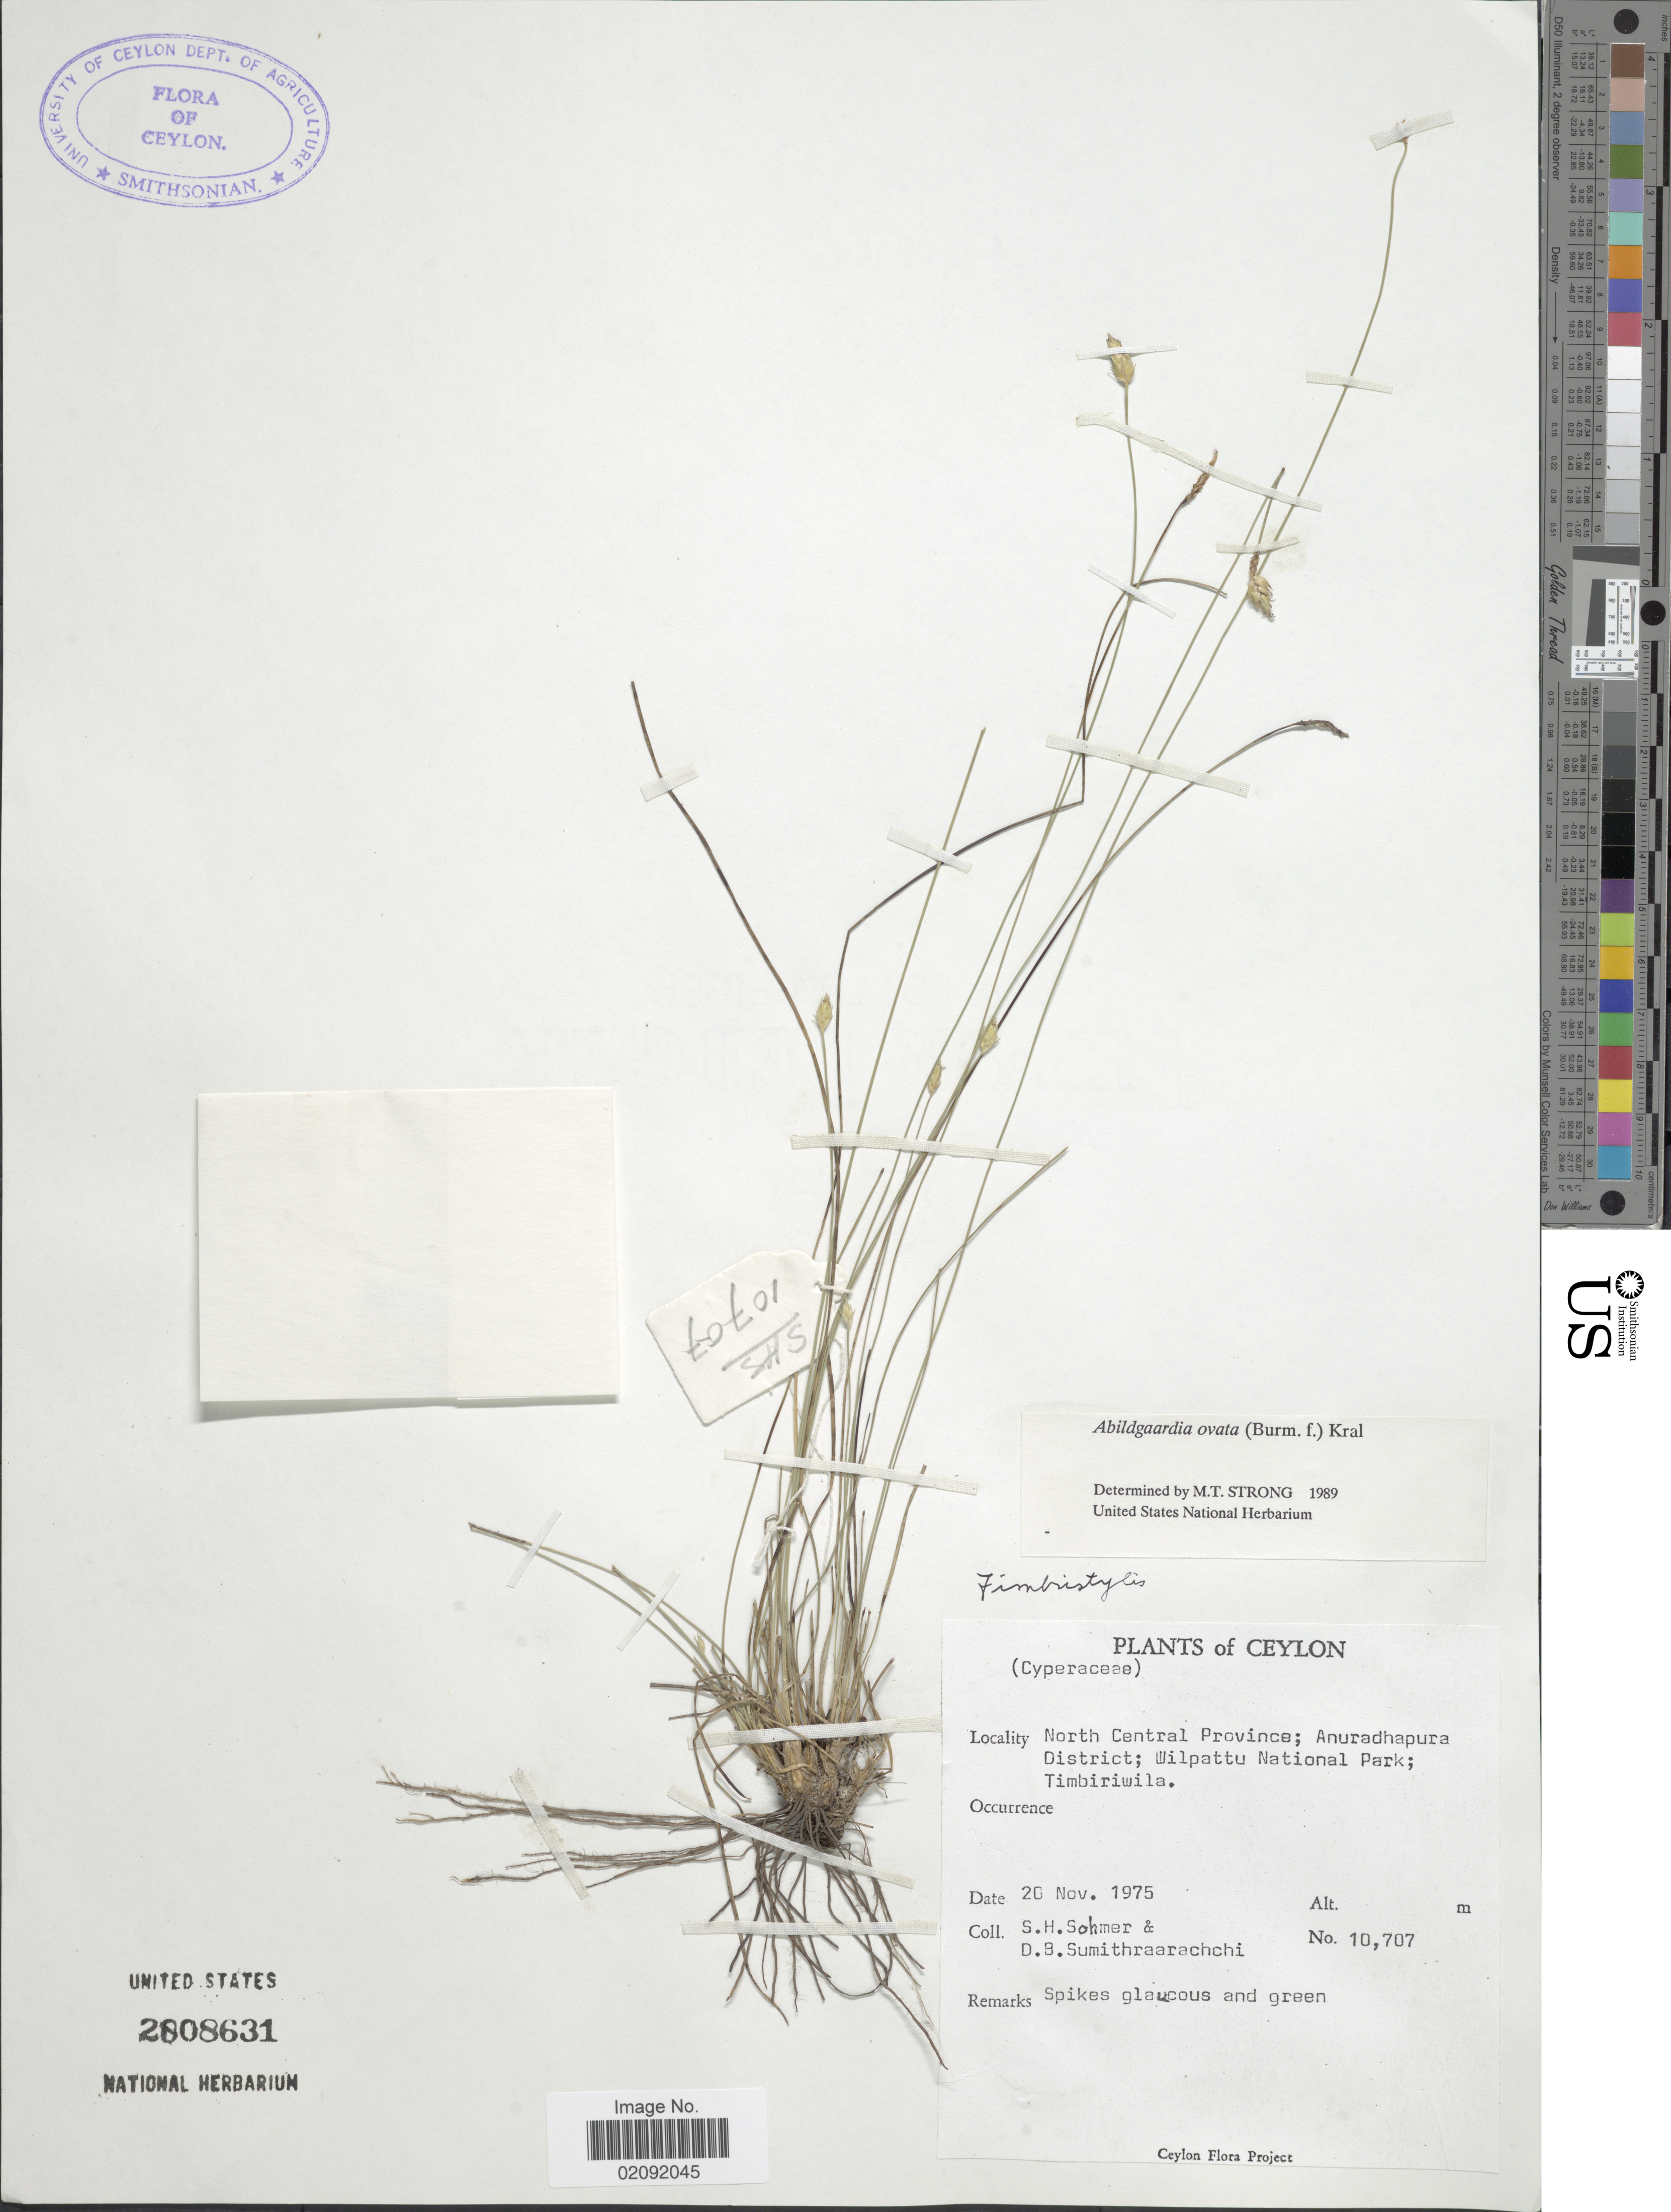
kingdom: Plantae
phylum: Tracheophyta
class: Liliopsida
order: Poales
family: Cyperaceae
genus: Abildgaardia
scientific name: Abildgaardia ovata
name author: (Burm. f.) Kral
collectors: S. H. Sohmer & D. B. Sumithraarachchi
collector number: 10707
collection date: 1975-11-20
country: Sri Lanka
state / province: North Central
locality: Anuradhapura District; Wilpattu National Park; Timbiriwila.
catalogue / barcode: US 2808631